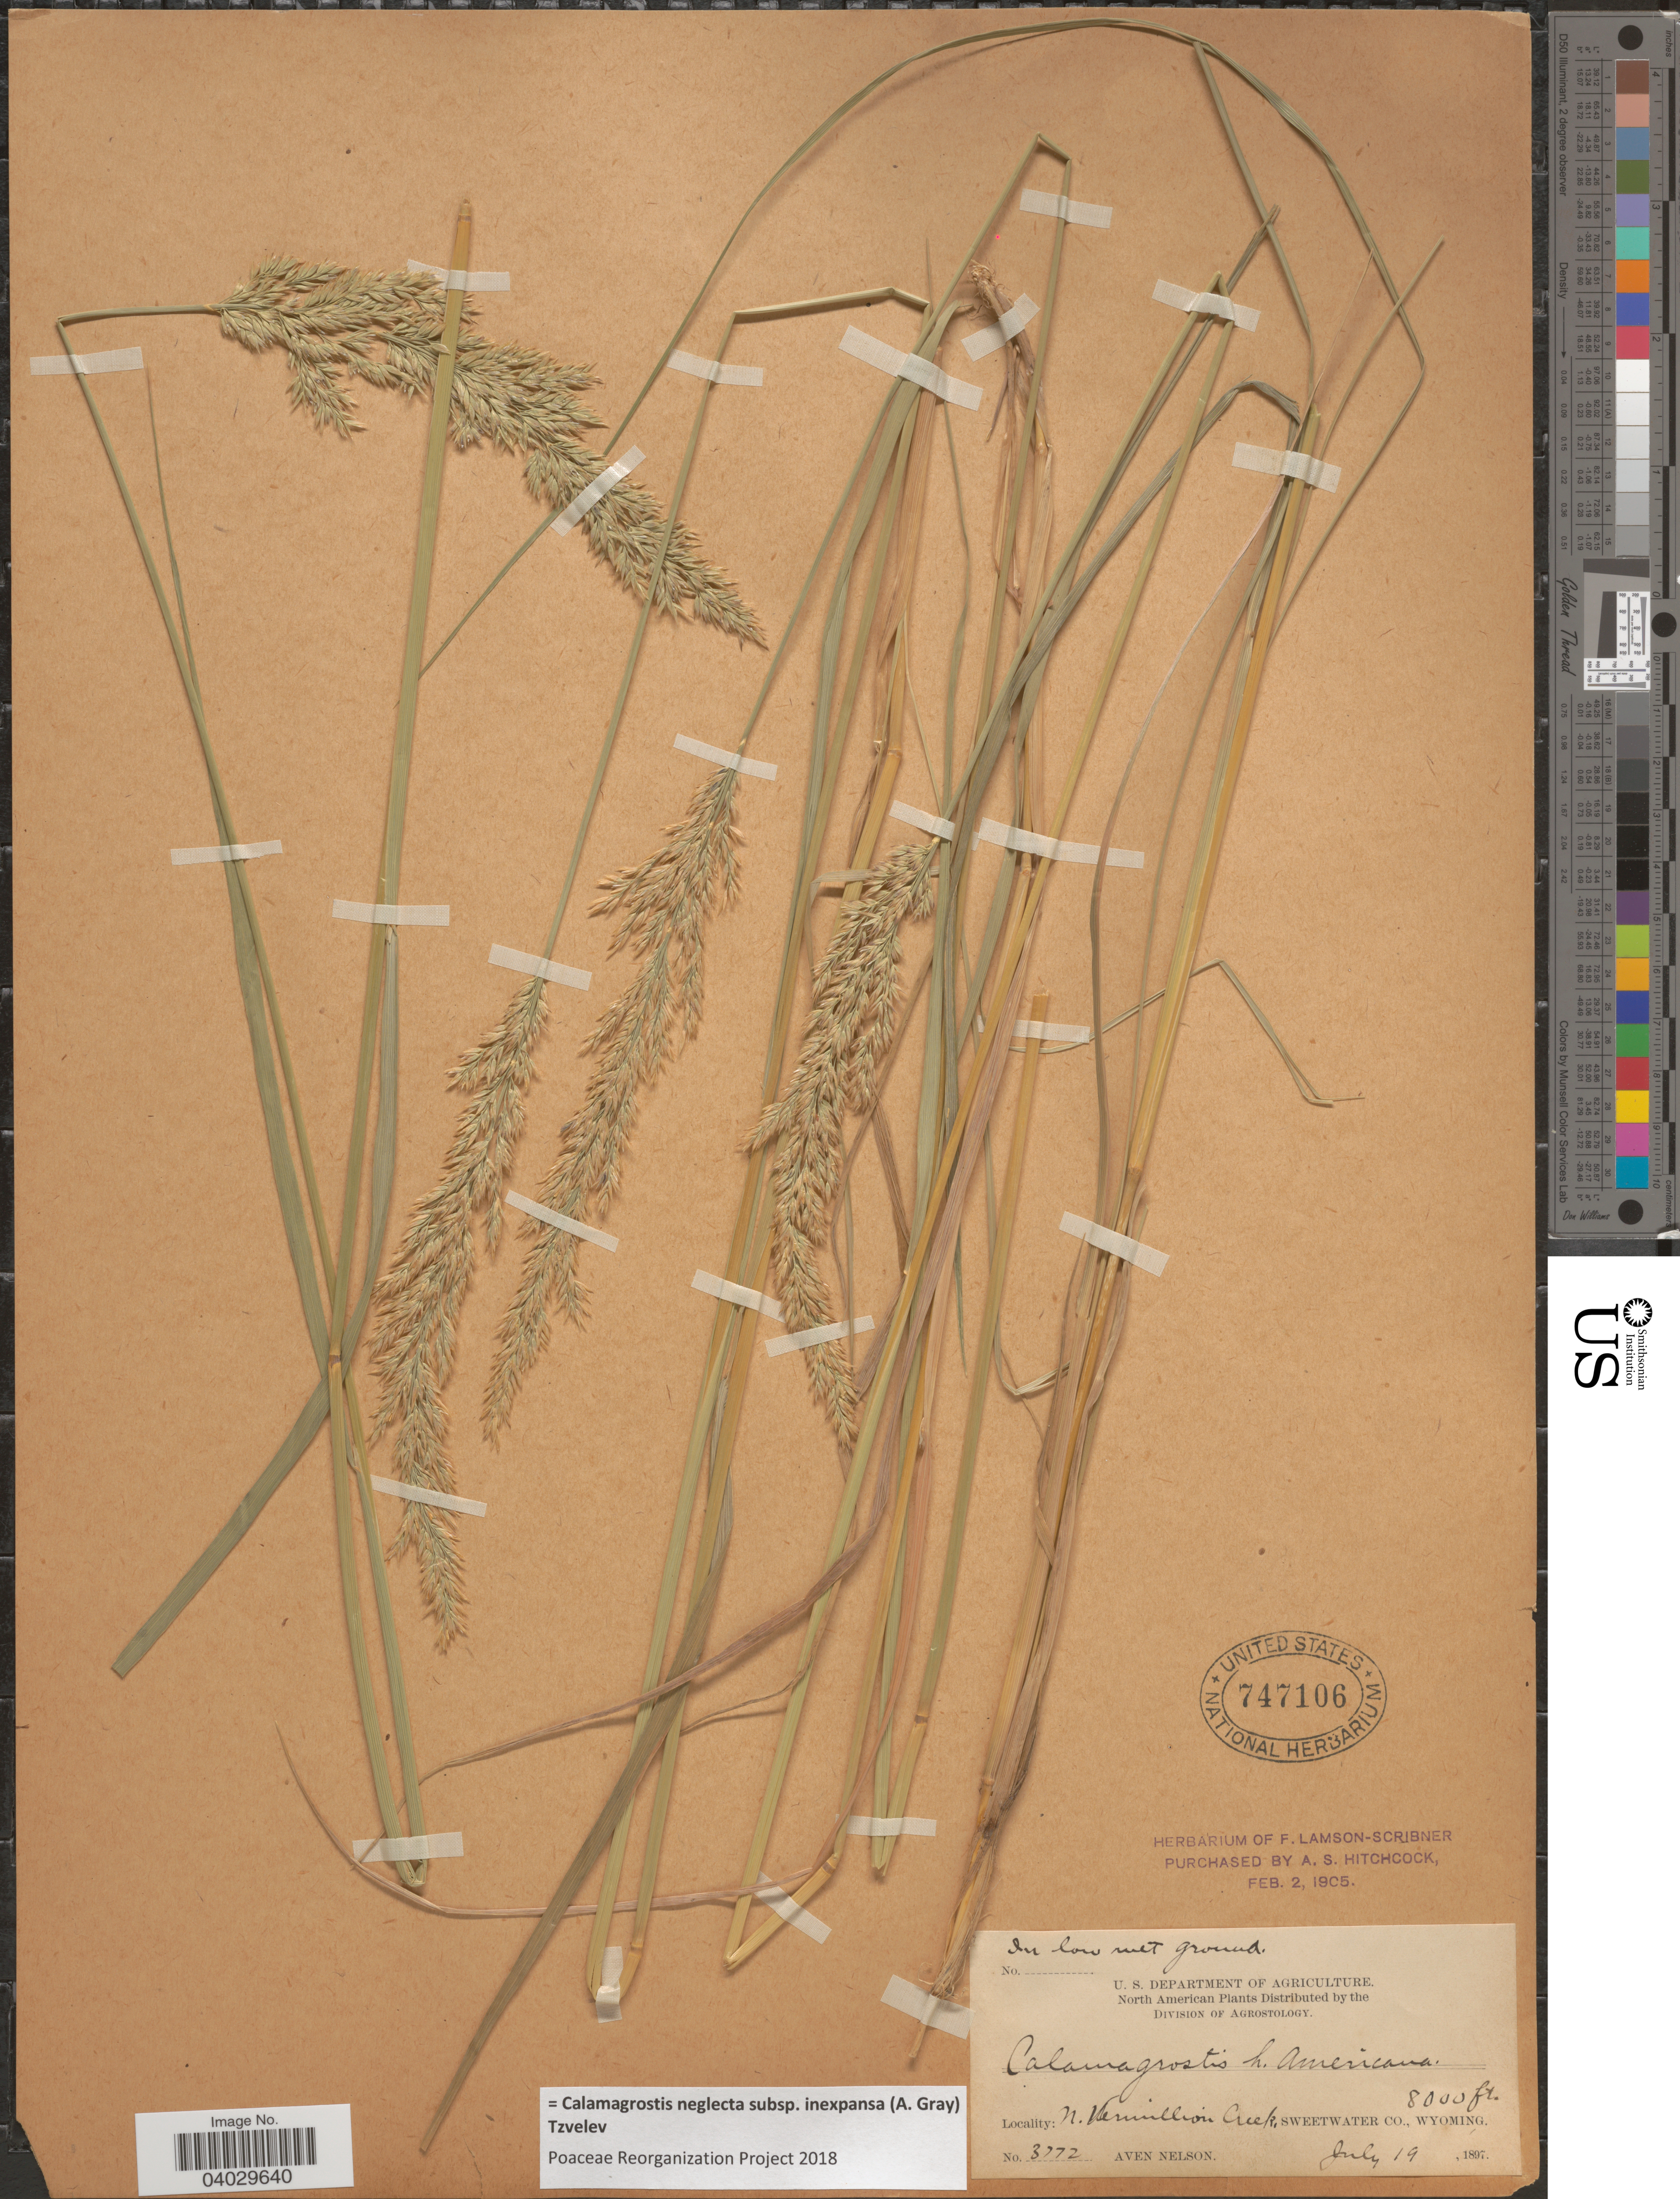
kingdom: Plantae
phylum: Tracheophyta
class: Liliopsida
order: Poales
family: Poaceae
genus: Calamagrostis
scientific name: Calamagrostis neglecta subsp. inexpansa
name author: (A. Gray) Tzvelev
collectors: A. Nelson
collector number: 3772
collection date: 1897-07-19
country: United States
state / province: Wyoming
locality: N. Vermillion Creek, Sweetwater Co.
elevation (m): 2438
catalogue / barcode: US 747106